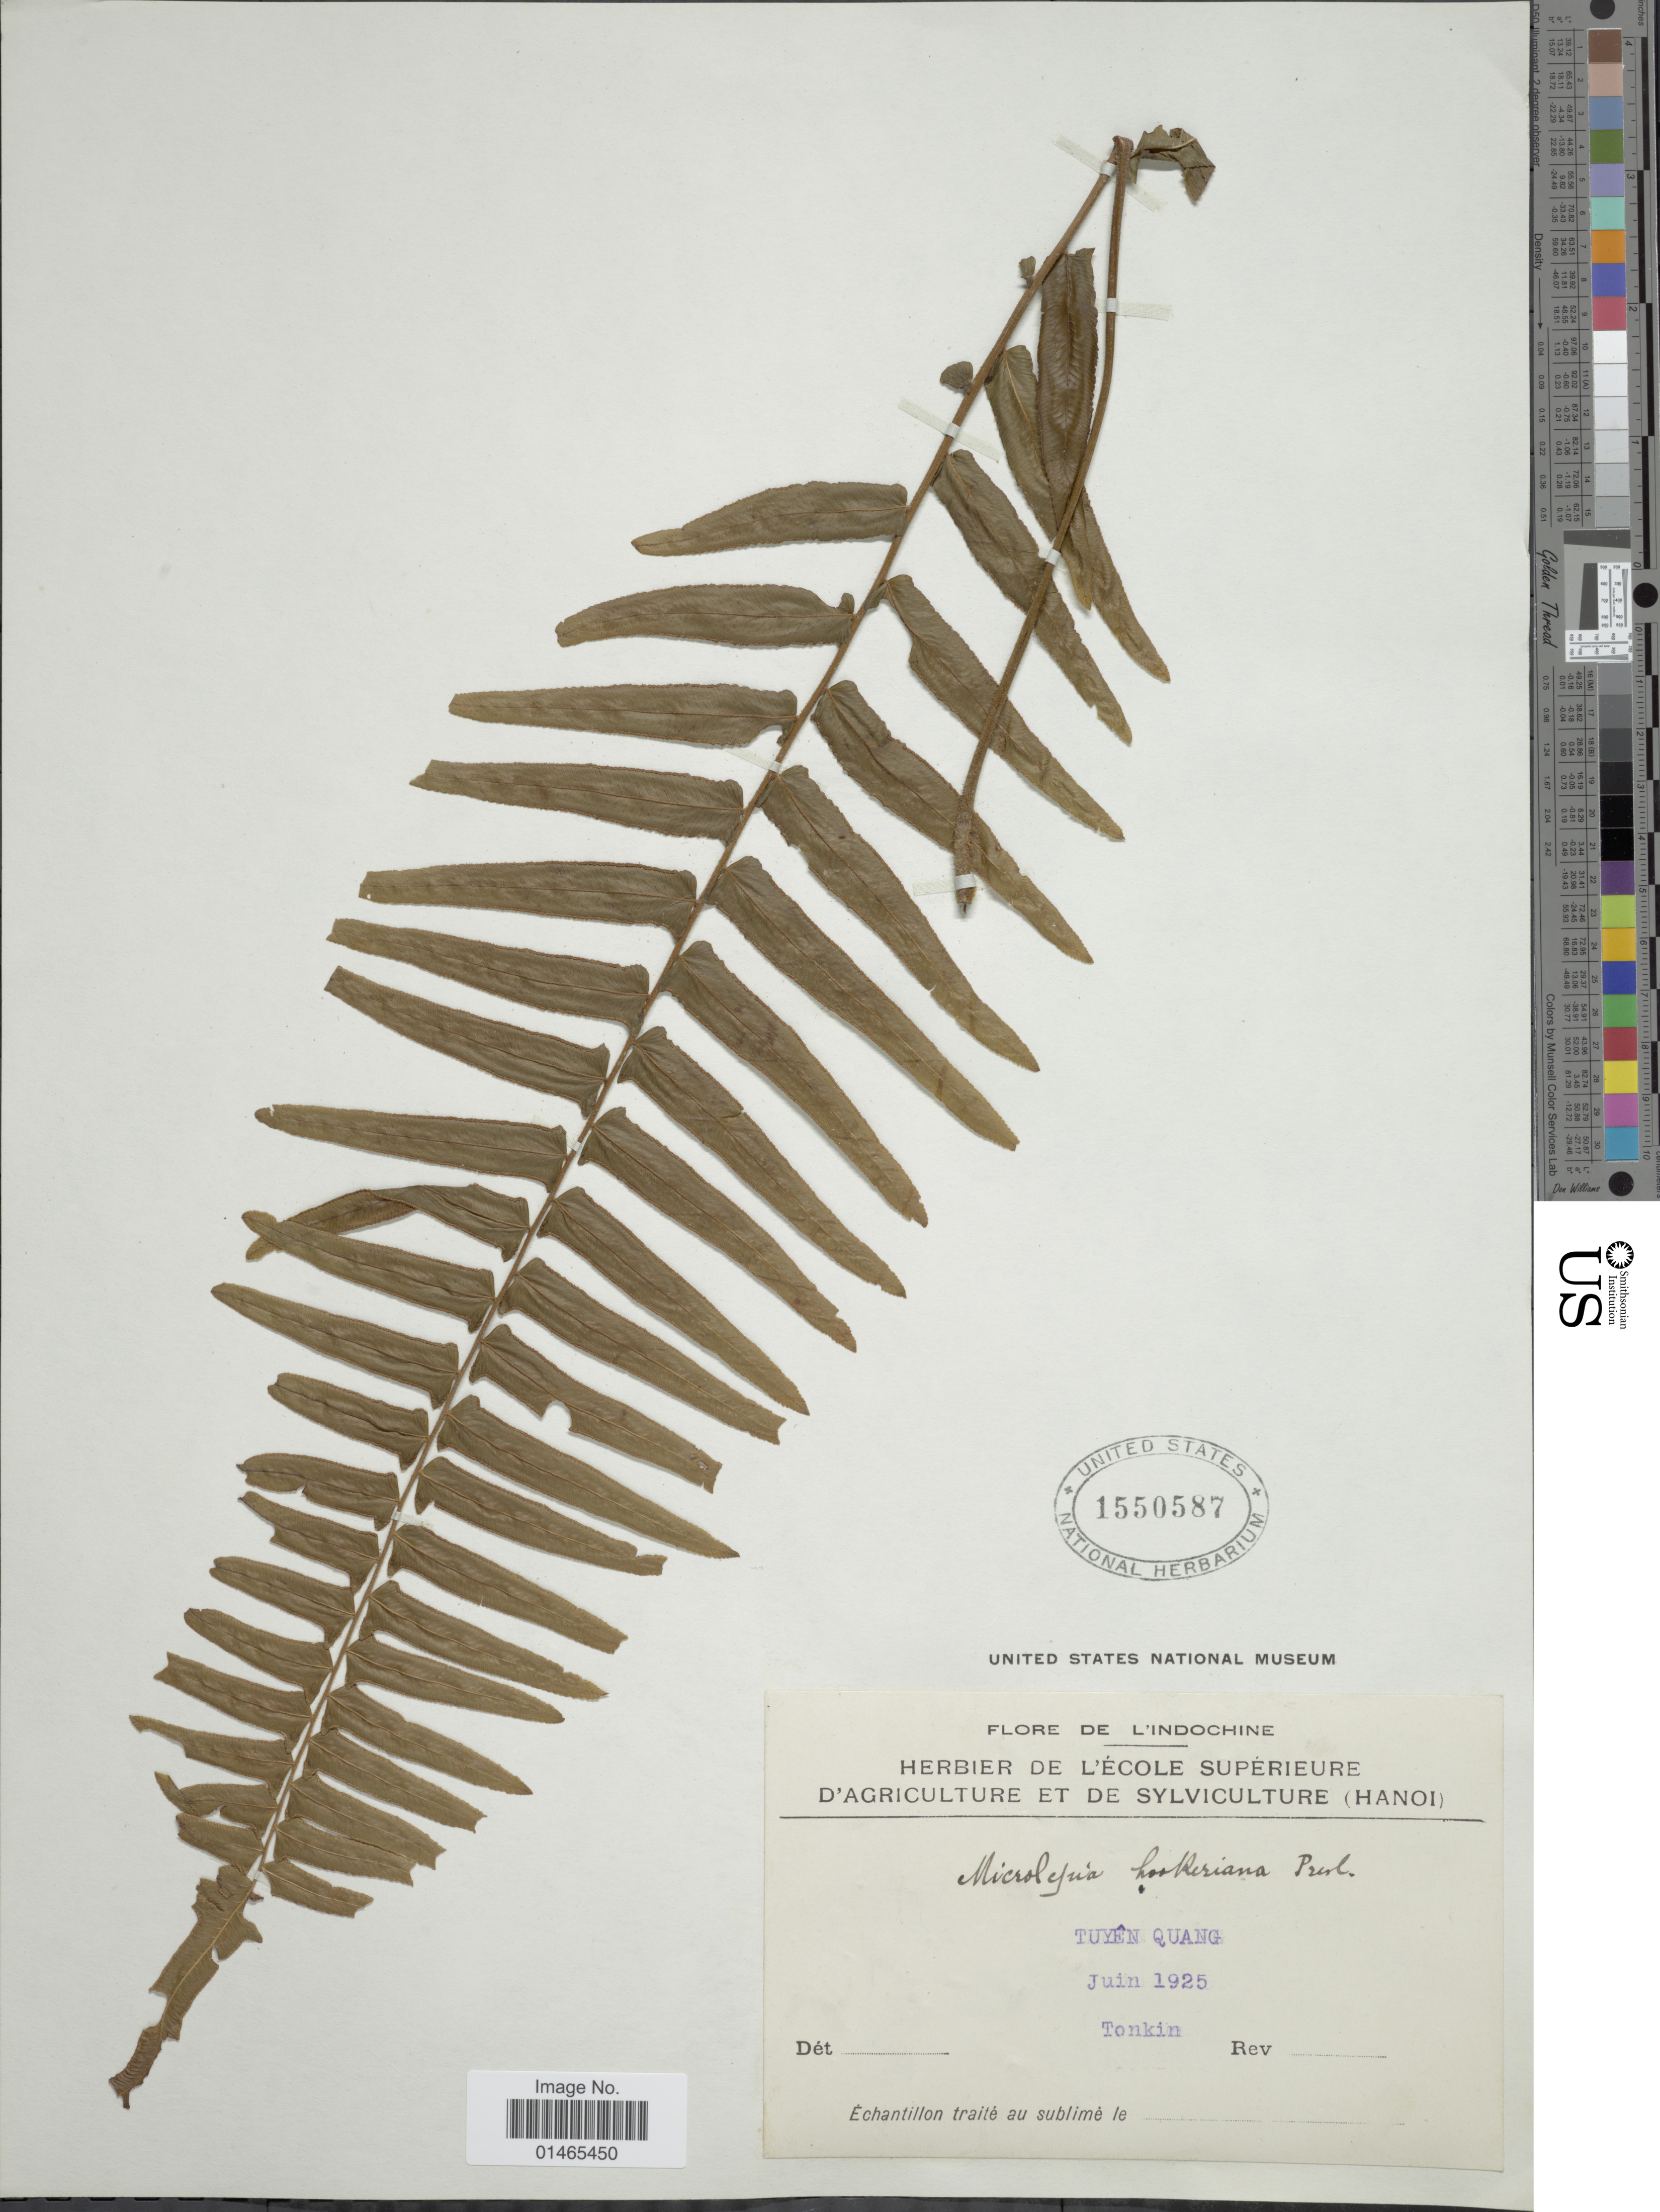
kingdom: Plantae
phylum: Tracheophyta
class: Polypodiopsida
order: Polypodiales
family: Dennstaedtiaceae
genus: Microlepia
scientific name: Microlepia hookeriana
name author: (Wall. ex Hook.) C. Presl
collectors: A. Petelot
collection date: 1925-06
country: Vietnam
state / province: Tuyen Quang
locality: Tonkin. L'indochine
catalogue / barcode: US 1550587